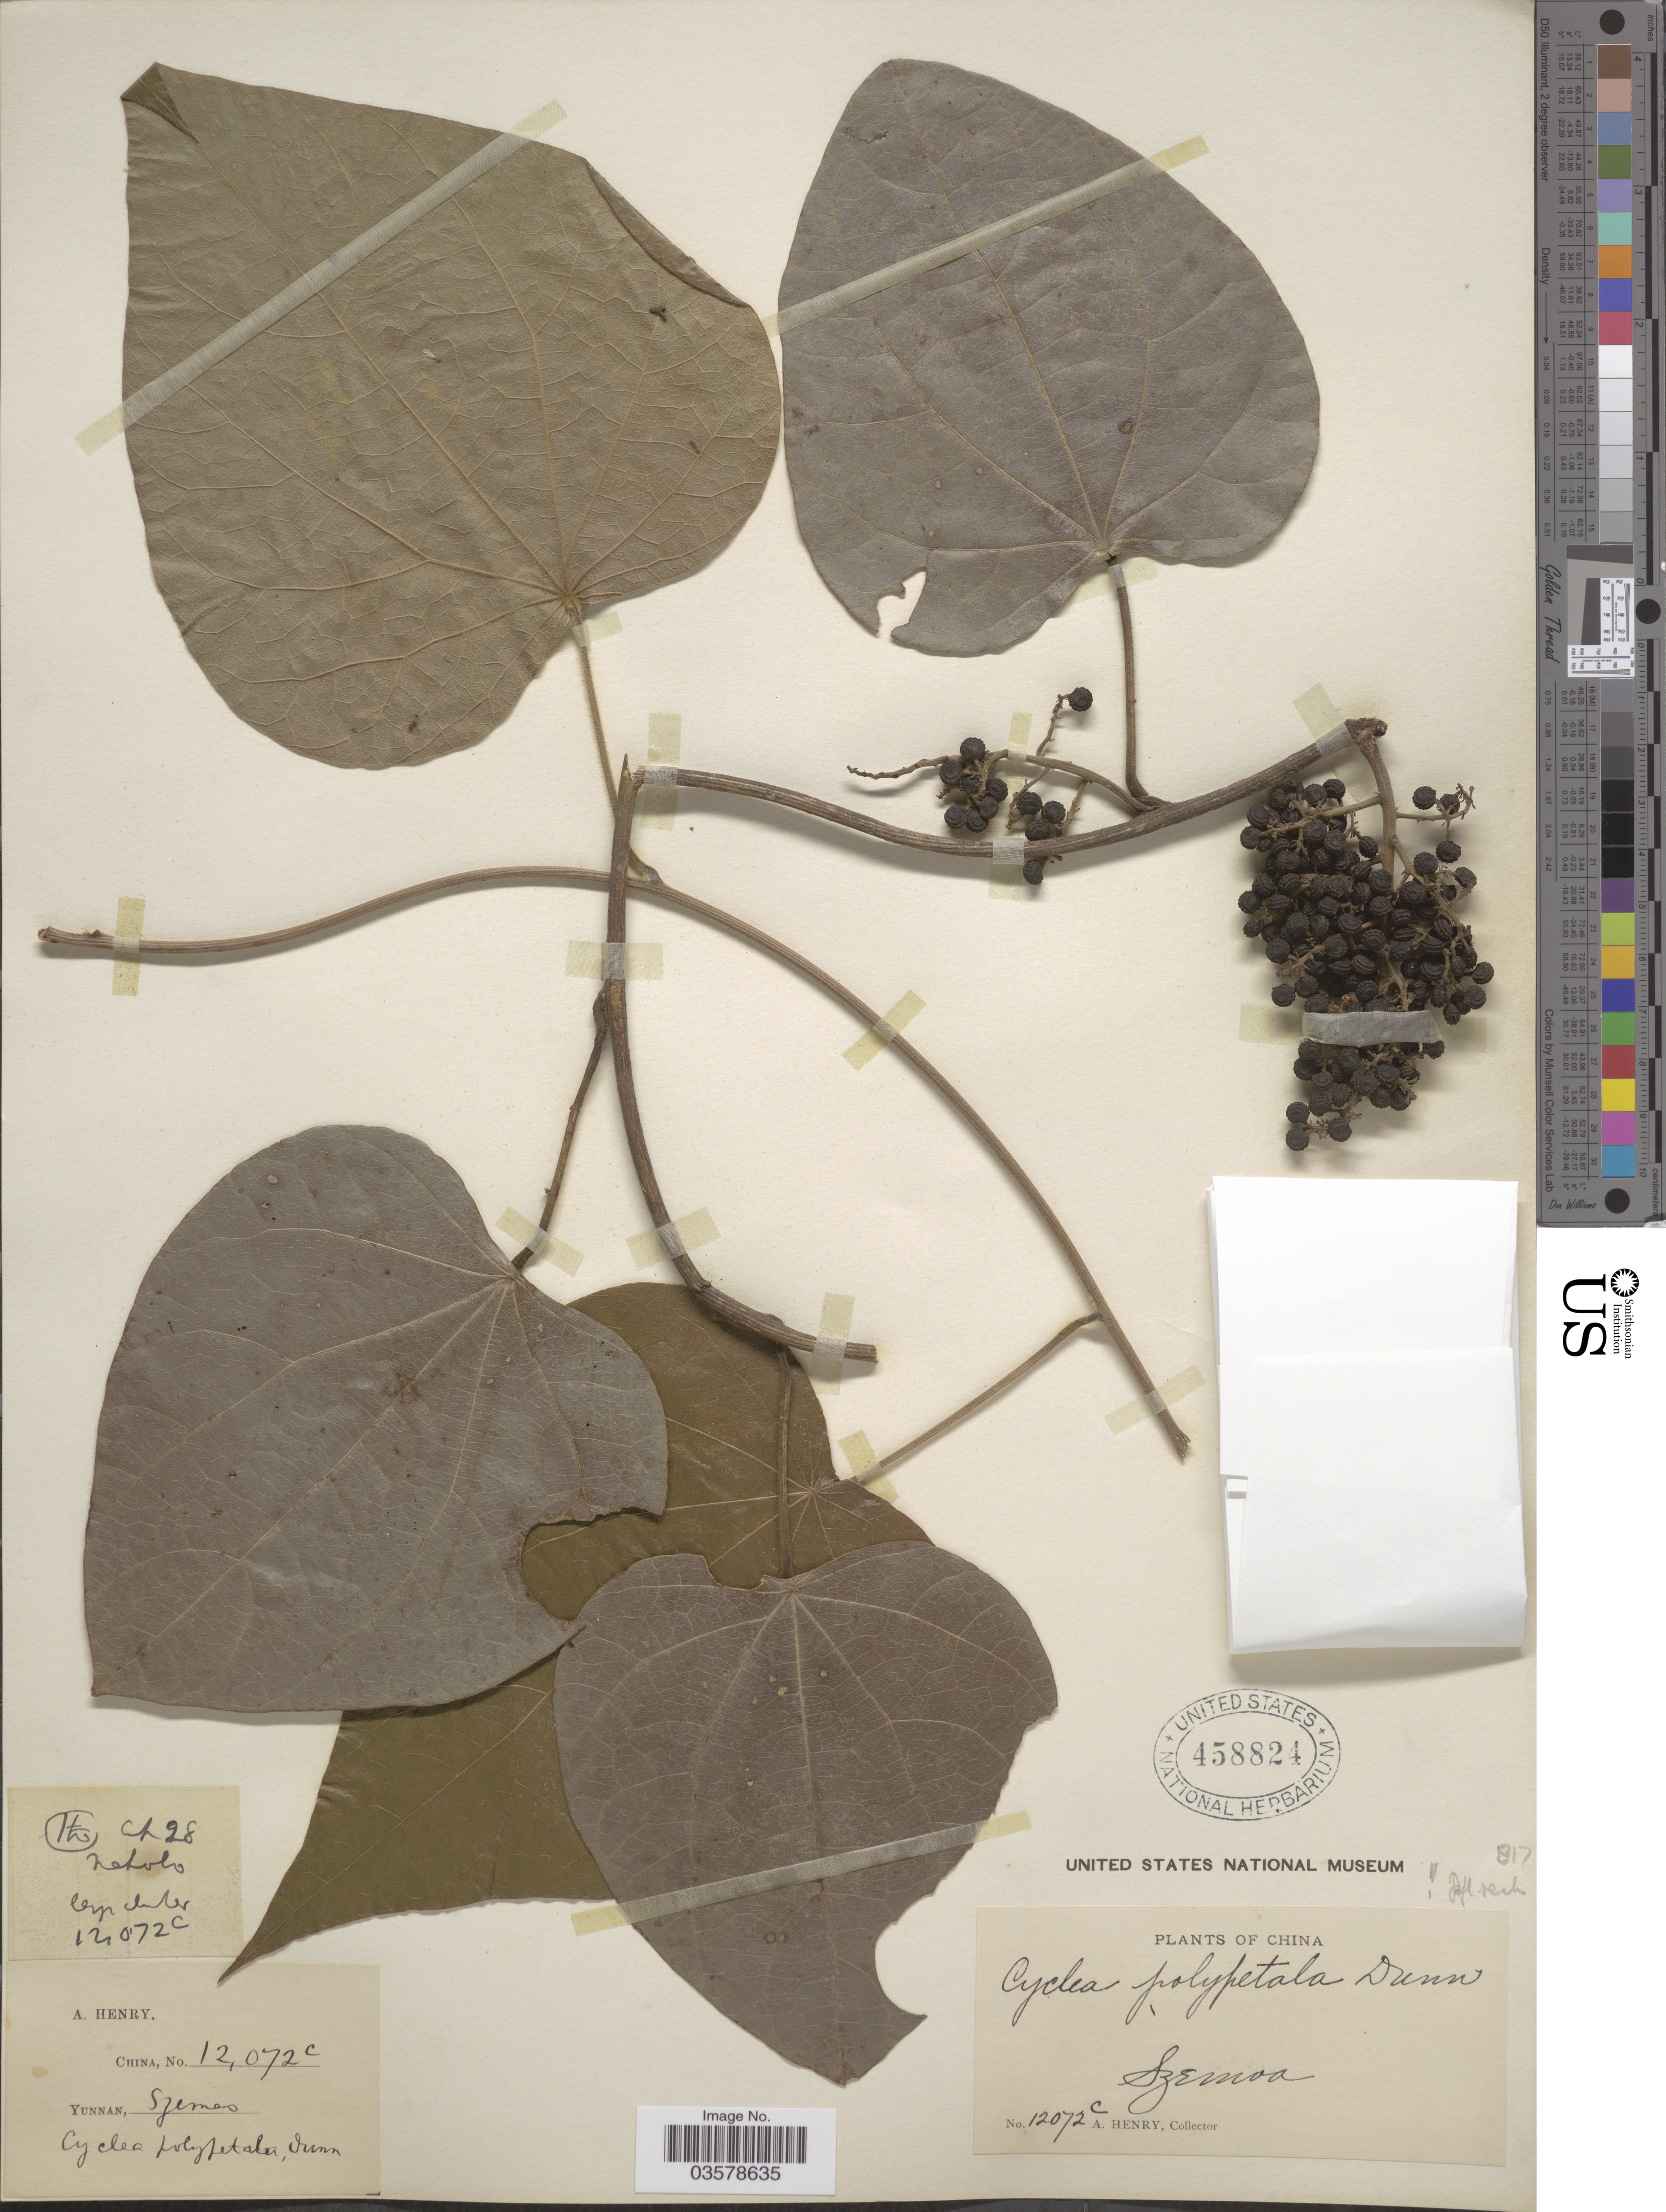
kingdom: Plantae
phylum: Tracheophyta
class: Magnoliopsida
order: Ranunculales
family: Menispermaceae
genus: Cyclea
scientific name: Cyclea polypetala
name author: Dunn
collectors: A. Henry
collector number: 12072 C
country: China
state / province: Yunnan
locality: Szemoa.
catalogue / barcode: US 458824